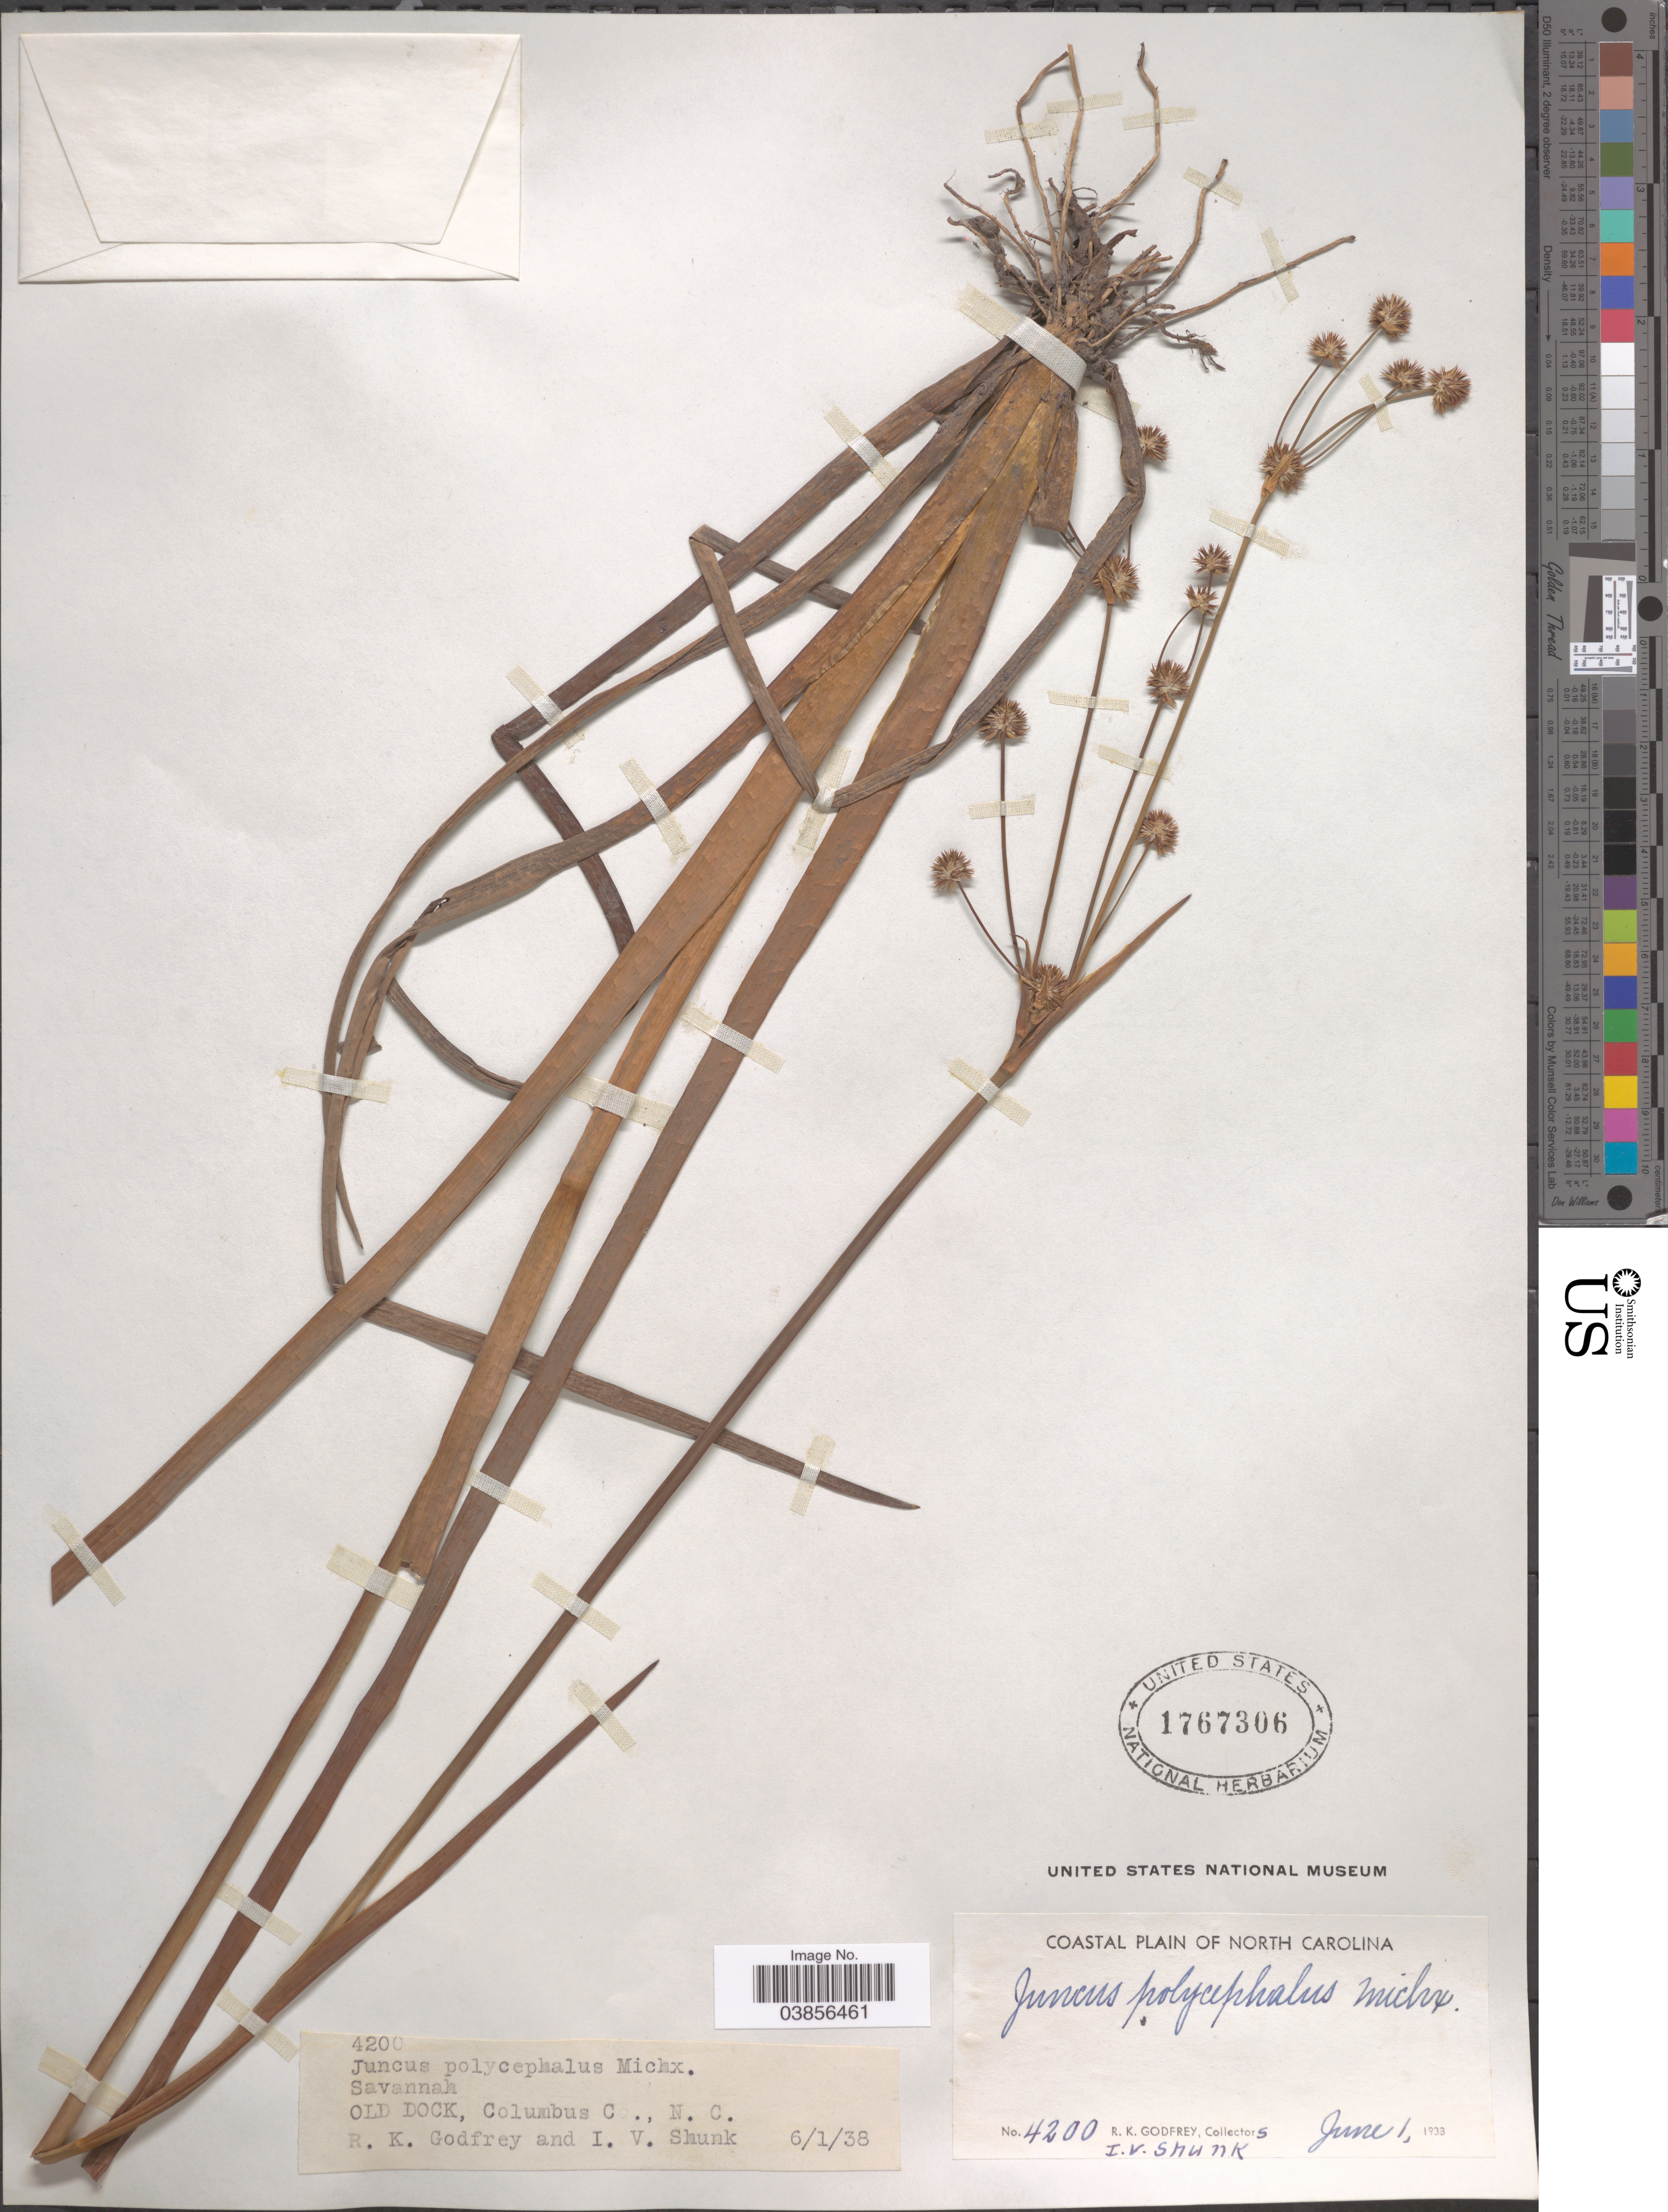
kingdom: Plantae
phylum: Tracheophyta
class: Liliopsida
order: Poales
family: Juncaceae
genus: Juncus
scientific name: Juncus polycephalus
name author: Michx.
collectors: R. K. Godfrey & I. Shunk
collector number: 4200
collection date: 1938-06-01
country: United States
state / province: North Carolina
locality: Old Dock, Columbus C. Coastal Plain of North Carolina.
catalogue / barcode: US 1767306